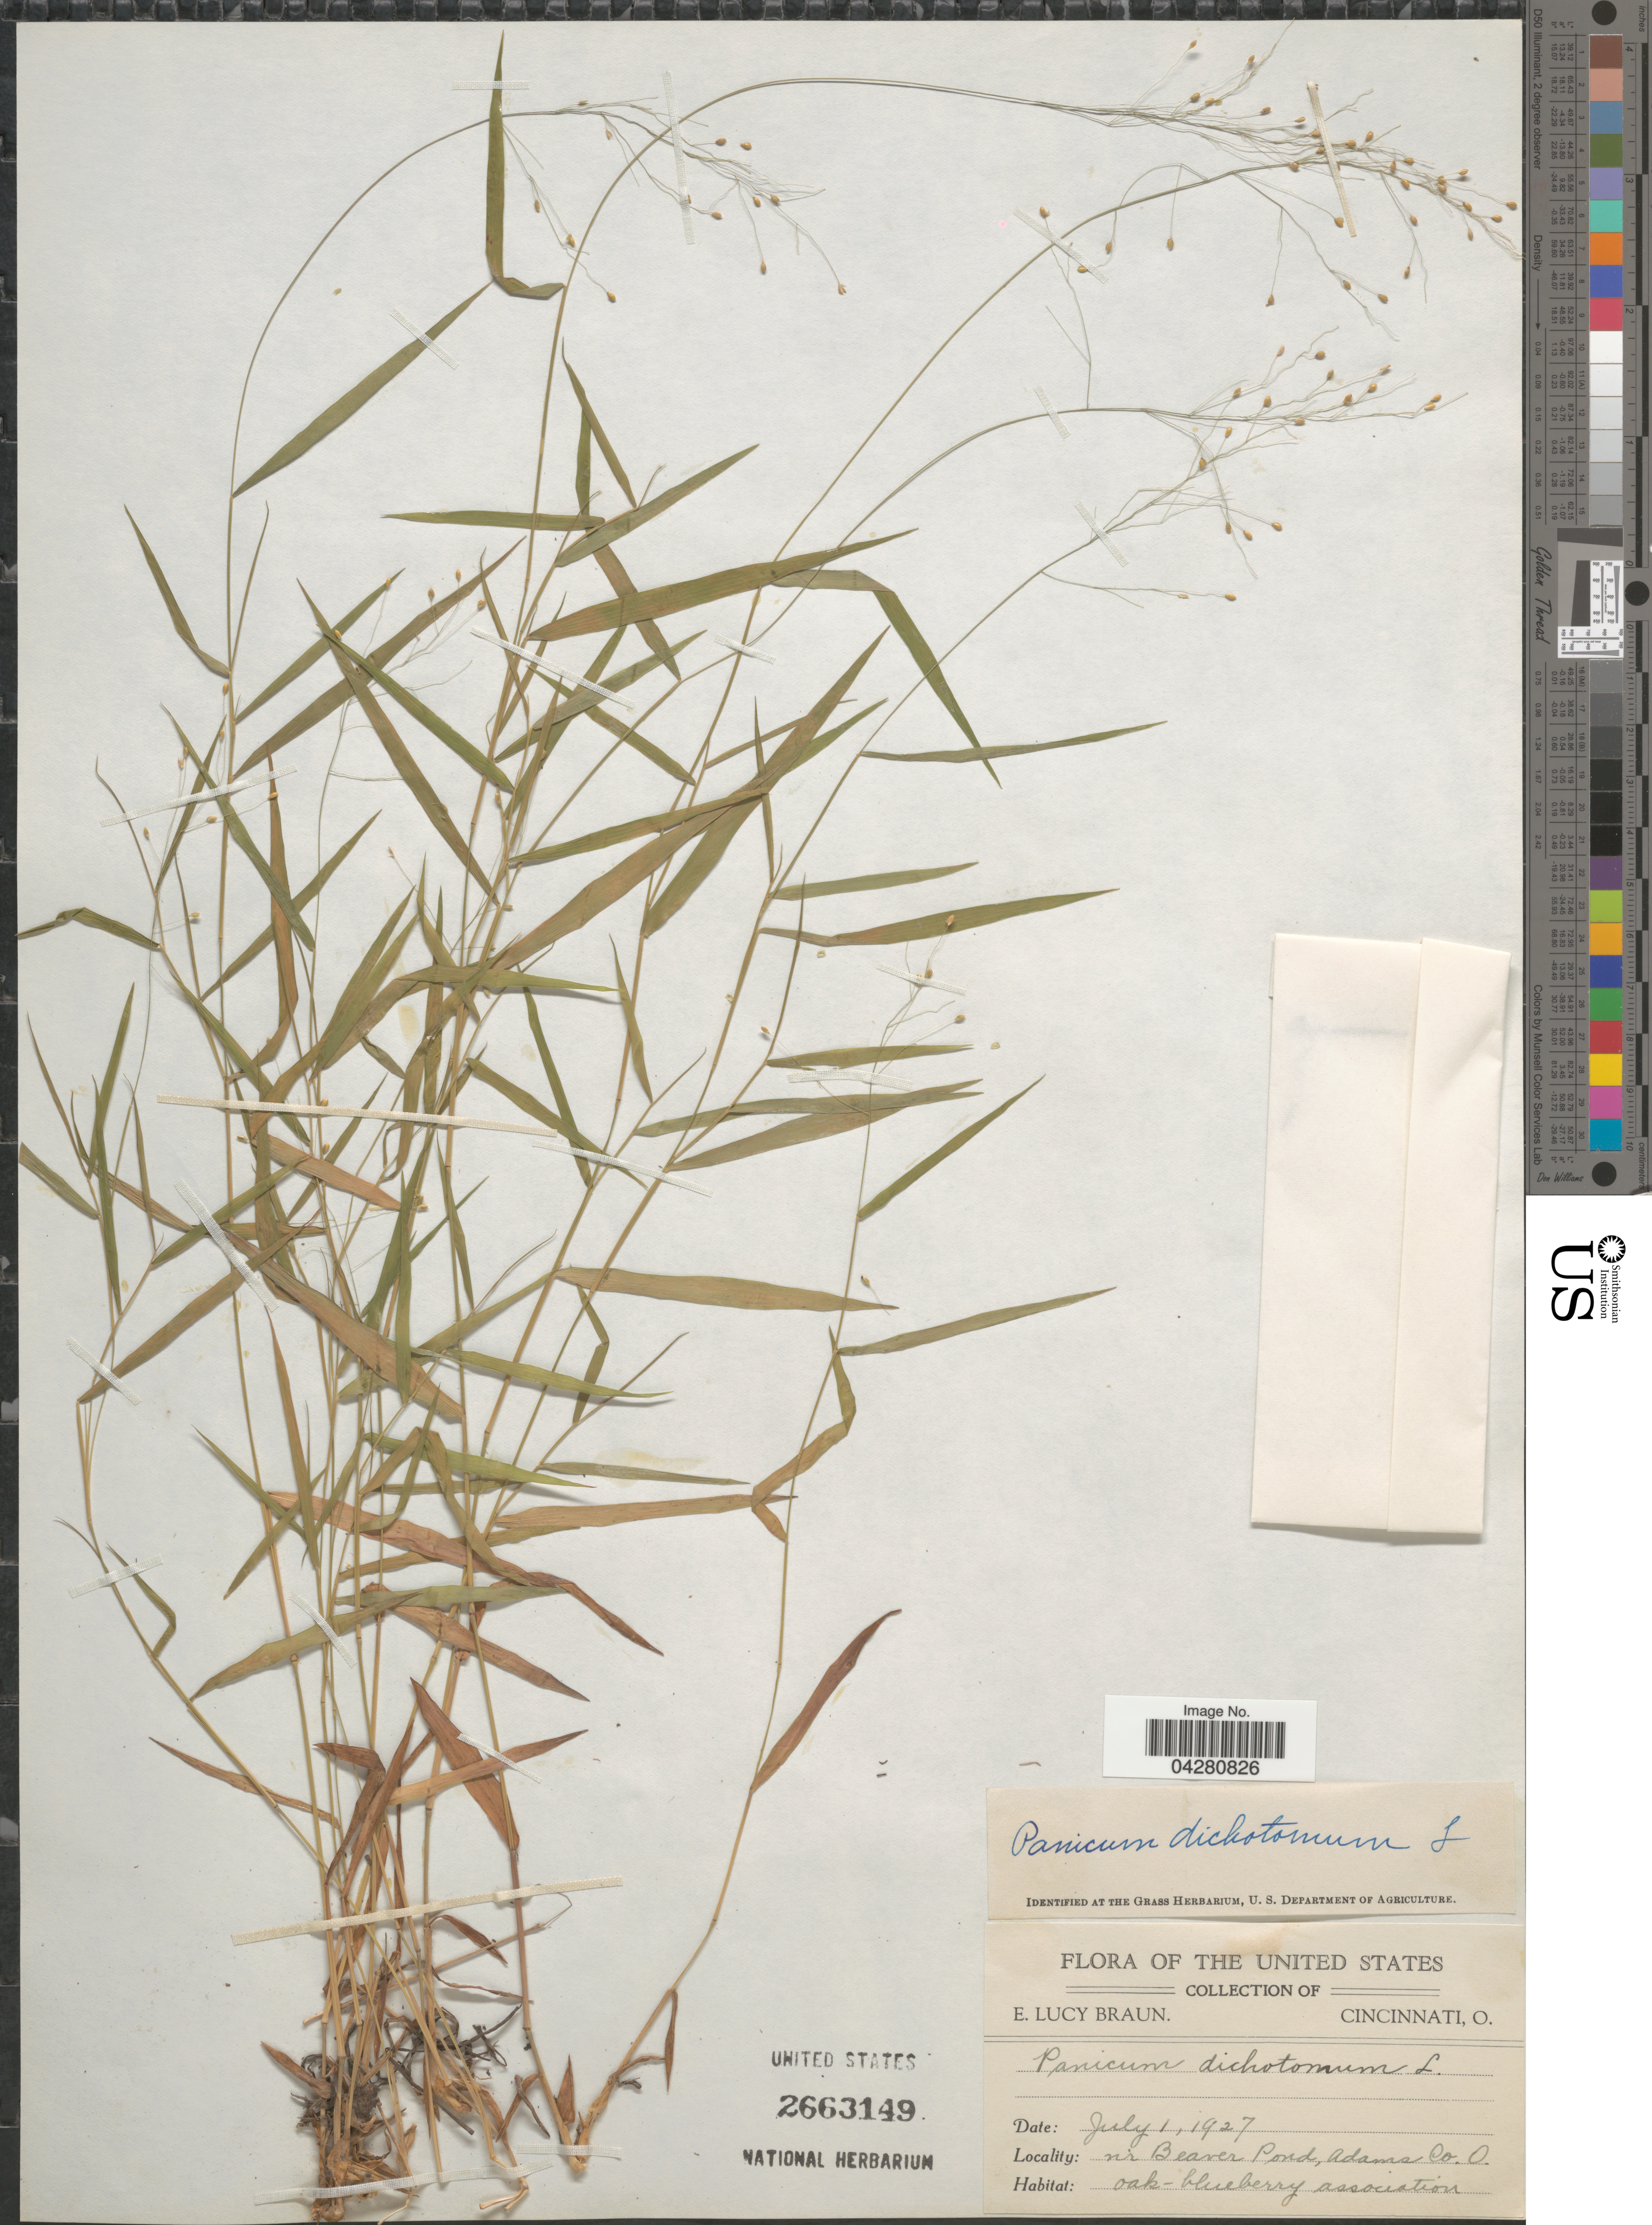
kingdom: Plantae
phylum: Tracheophyta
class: Liliopsida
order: Poales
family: Poaceae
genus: Dichanthelium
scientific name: Dichanthelium dichotomum var. dichotomum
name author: (L.) Gould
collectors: E. L. Braun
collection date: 1927-07-01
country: United States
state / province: Ohio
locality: Nr Beaver Pond, Adams Co. Oak-blueberry association.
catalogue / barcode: US 2663149